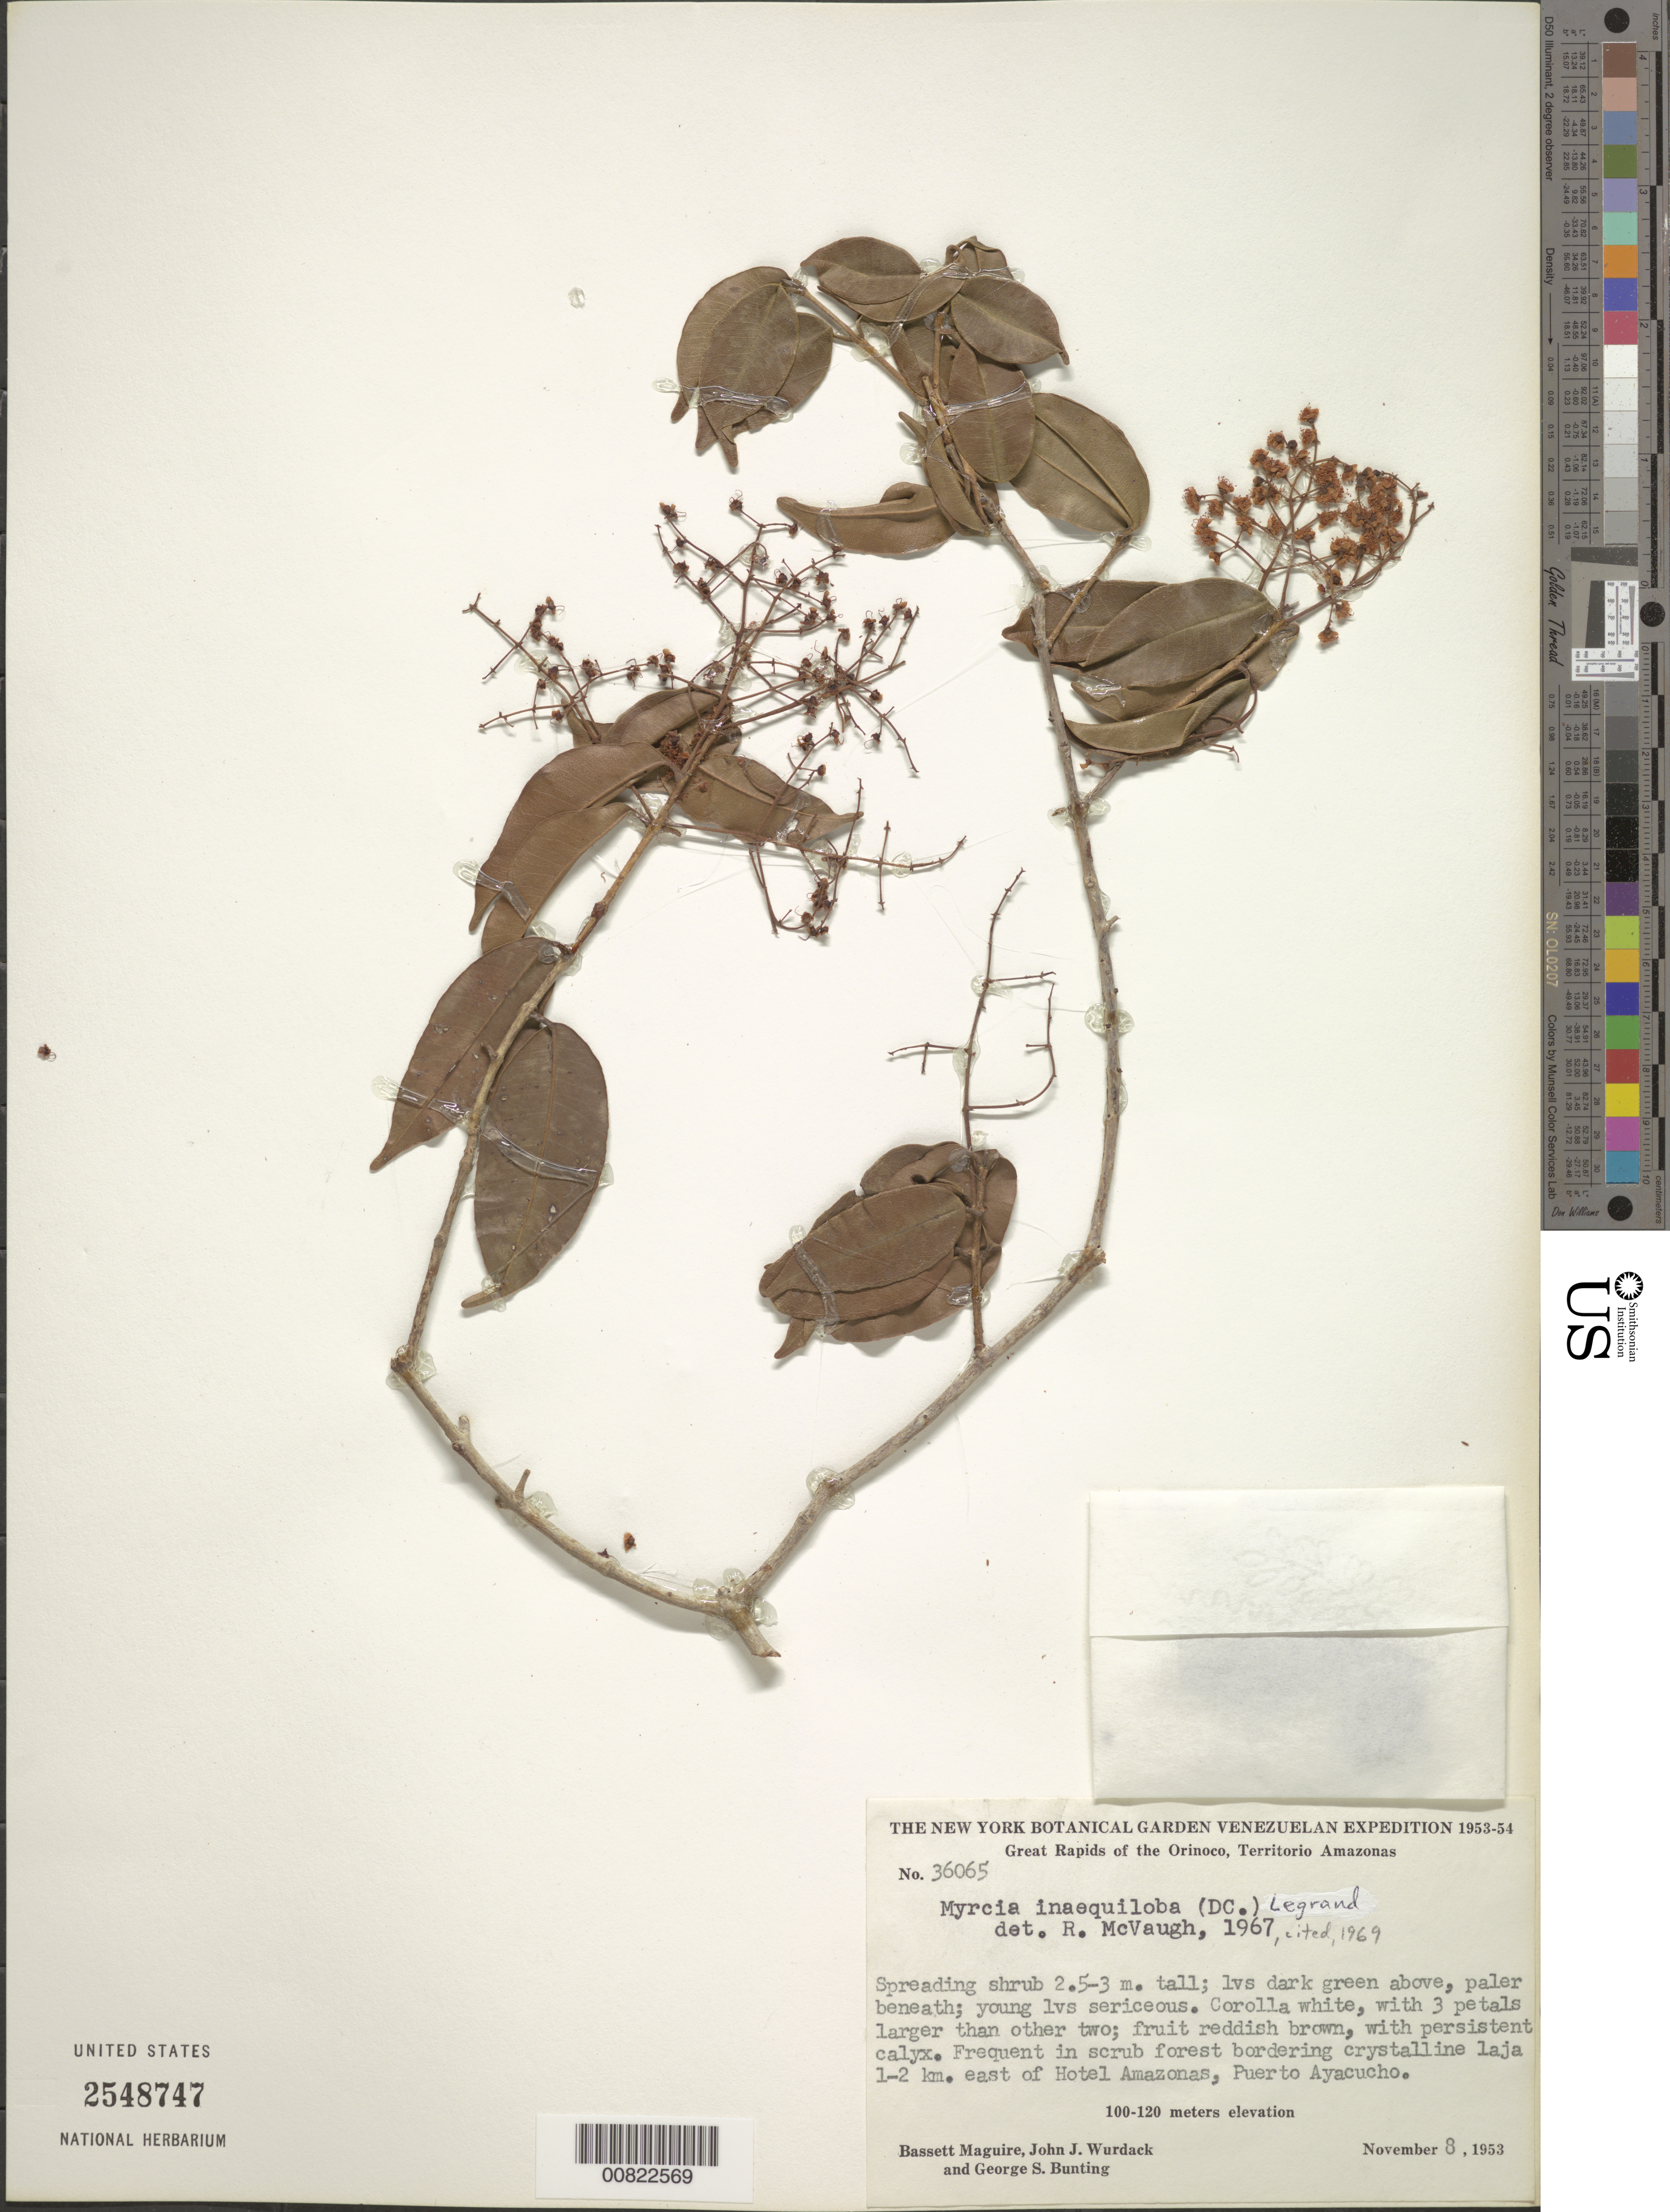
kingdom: Plantae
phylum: Tracheophyta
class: Magnoliopsida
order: Myrtales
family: Myrtaceae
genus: Myrcia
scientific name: Myrcia inaequiloba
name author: (DC.) D. Legrand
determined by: McVaugh, R.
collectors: B. Maguire, J. J. Wurdack & G. S. Bunting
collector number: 36065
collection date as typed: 8-Nov-53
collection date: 1953-11-08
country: Venezuela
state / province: Amazonas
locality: Puerto Ayacucho, 1-2 km E of Hotel Amazonas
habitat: Scrub forest bordering crystalline laja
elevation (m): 100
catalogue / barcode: US 2548747